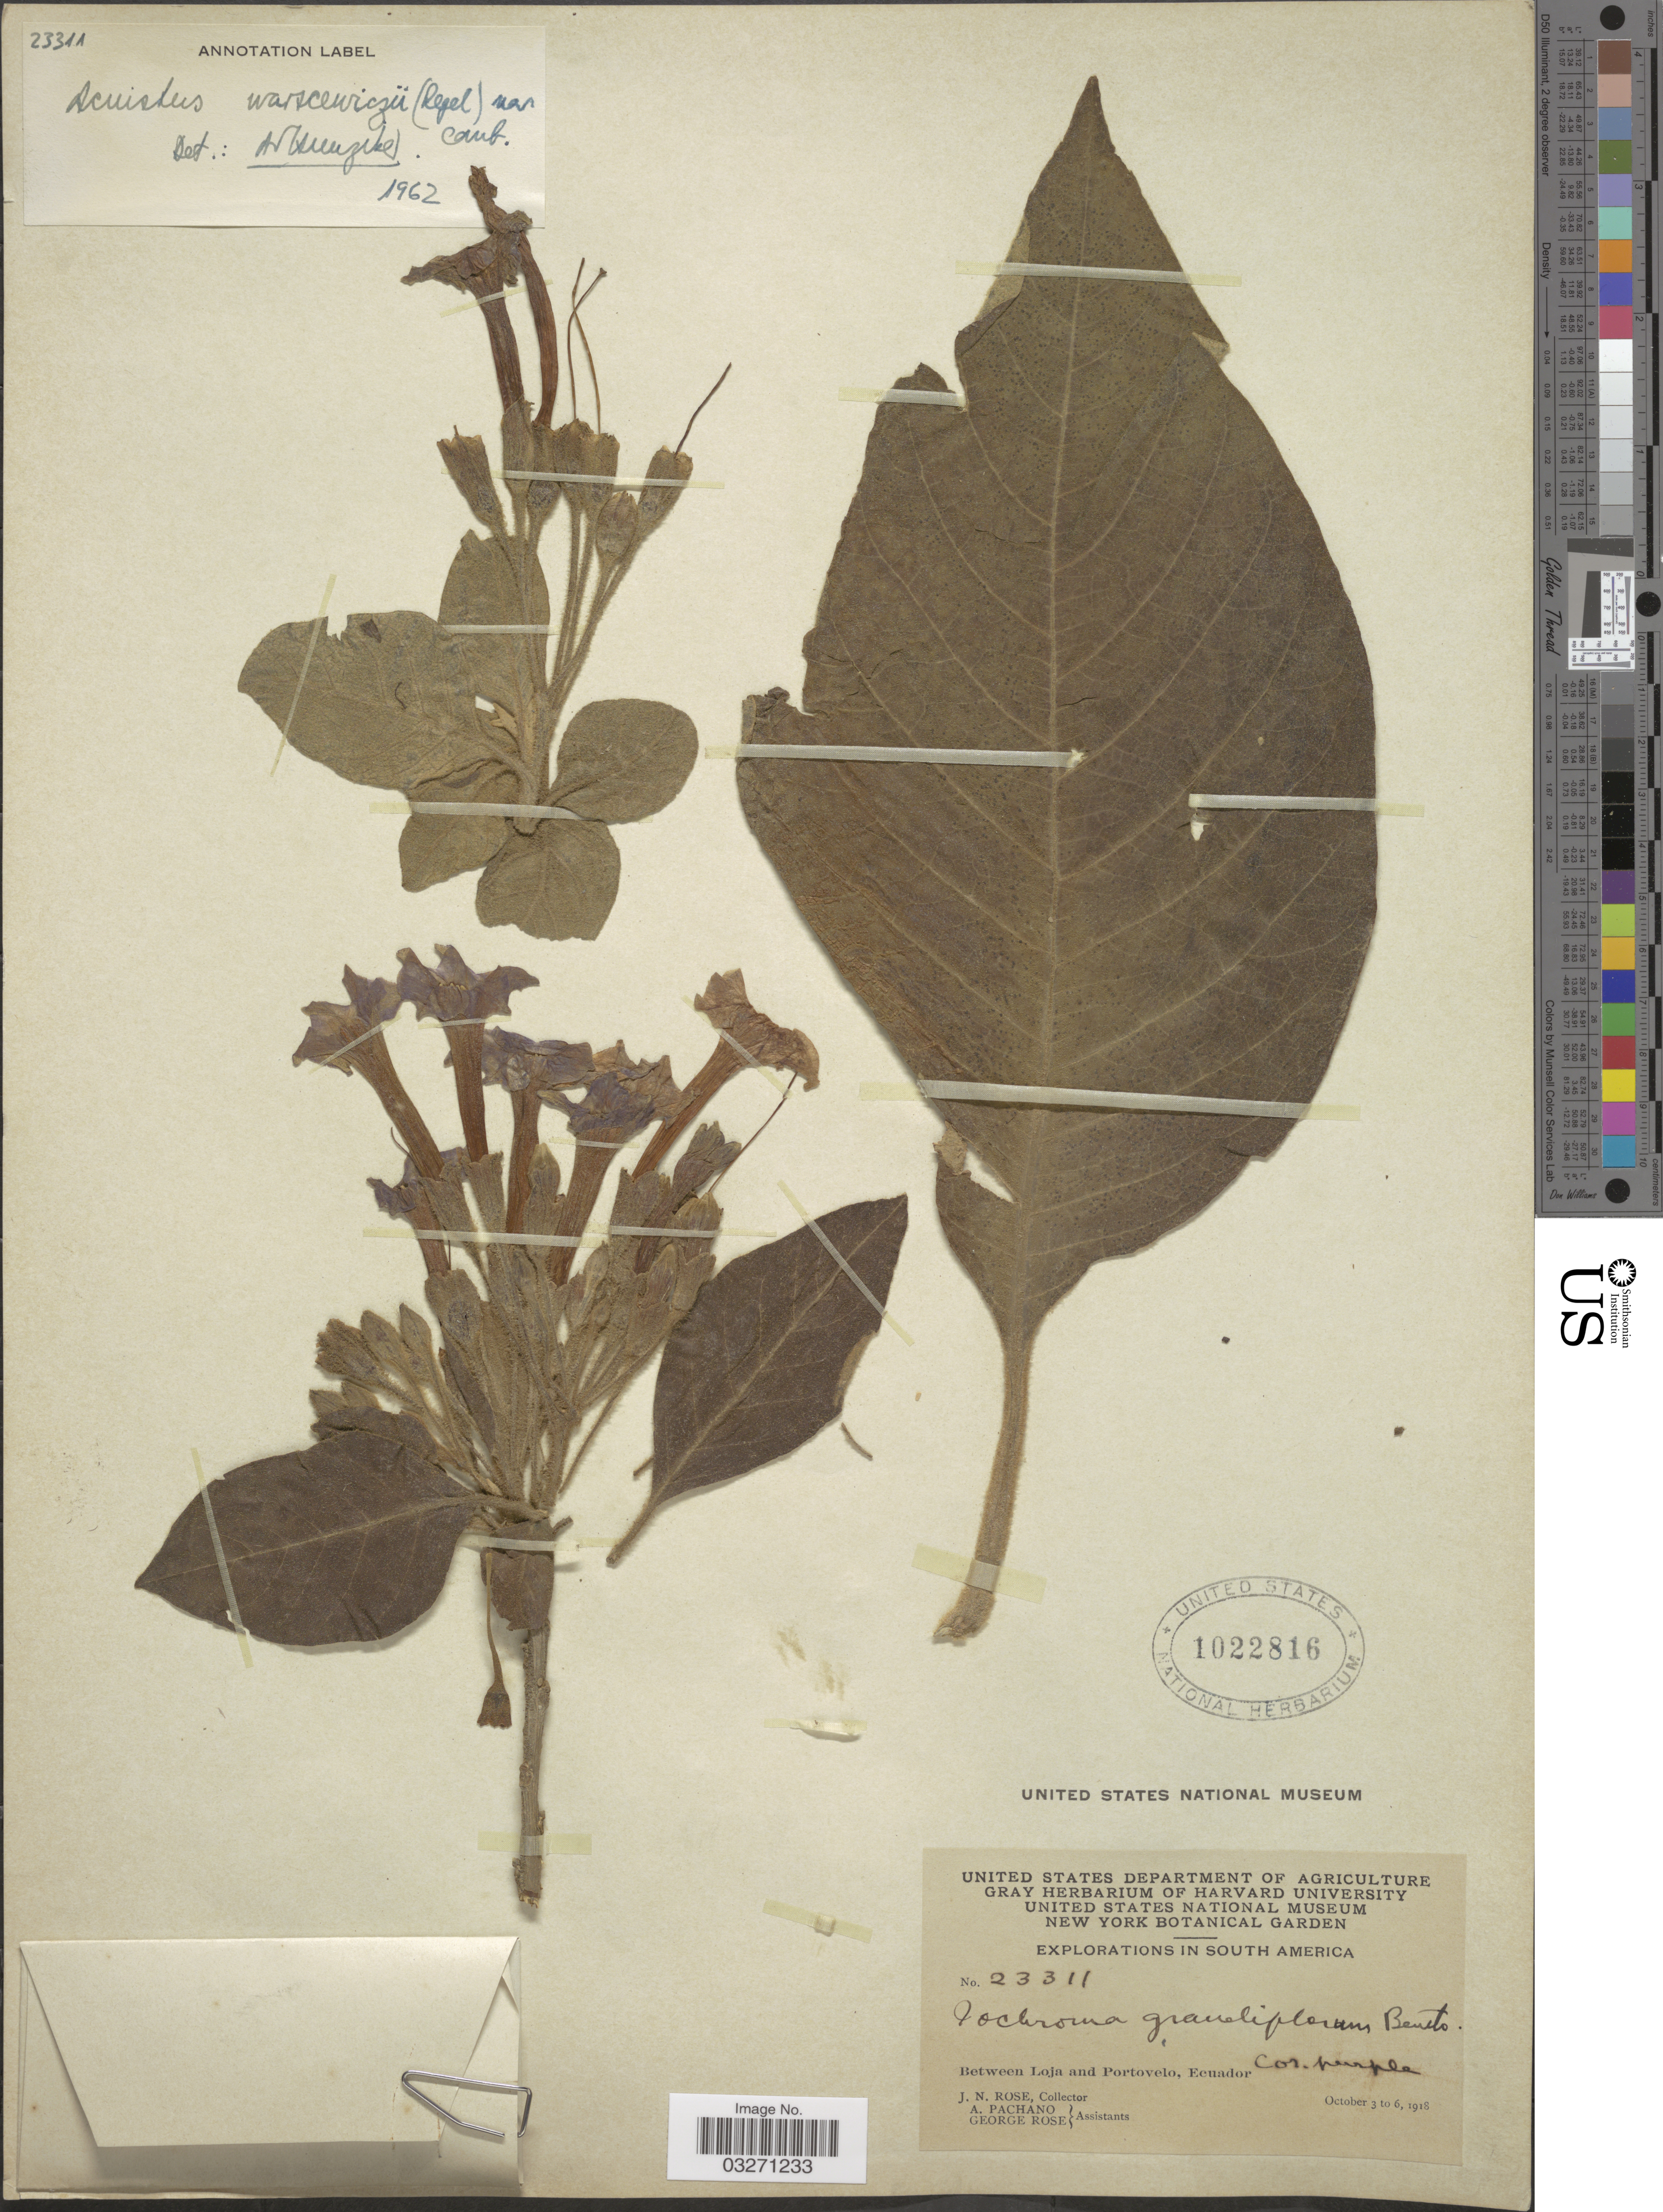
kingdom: Plantae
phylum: Tracheophyta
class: Magnoliopsida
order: Solanales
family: Solanaceae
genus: Iochroma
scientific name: Iochroma warscewiczii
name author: Regel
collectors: J. N. Rose, A. Pachano & G. Rose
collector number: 23311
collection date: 1918-10-03/1918-10-06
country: Ecuador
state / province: Loja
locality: Between Loja and Portovelo.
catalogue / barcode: US 1022816